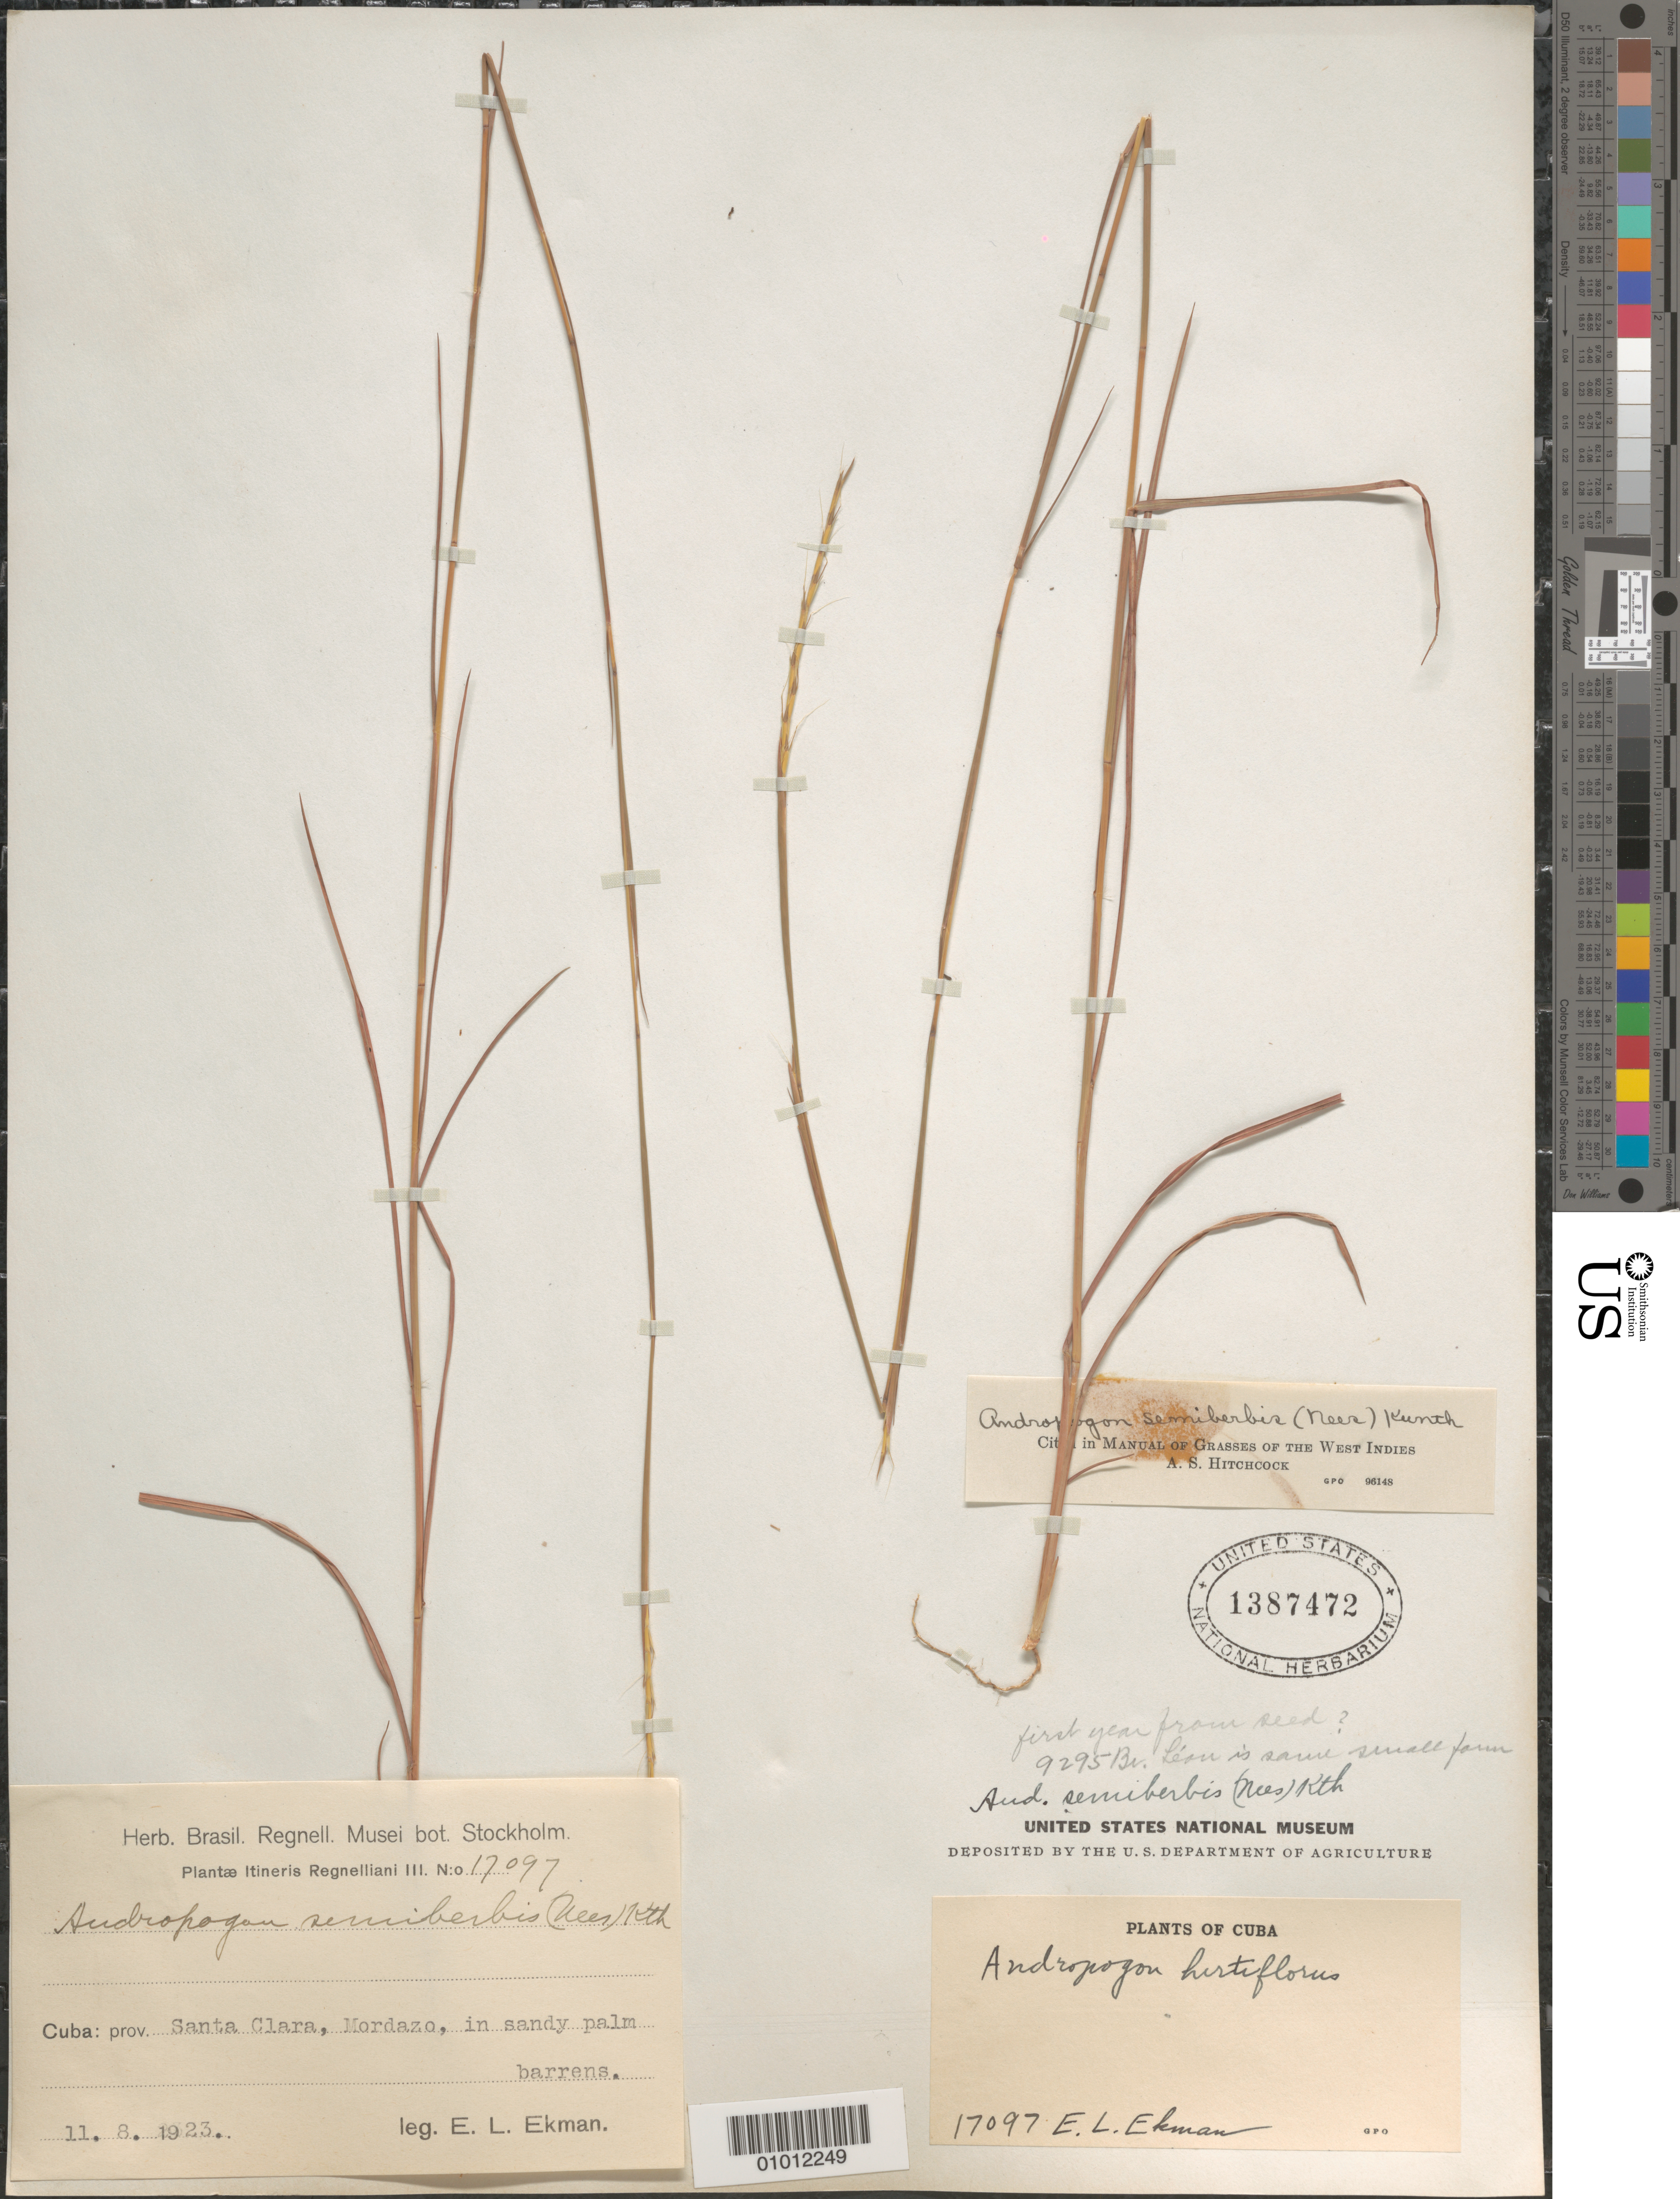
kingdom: Plantae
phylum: Tracheophyta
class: Liliopsida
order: Poales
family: Poaceae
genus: Schizachyrium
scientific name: Schizachyrium sanguineum var. sanguineum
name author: (Retz.) Alston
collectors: E. L. Ekman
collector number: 17097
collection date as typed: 11 Aug 1923 or 08 Nov 1923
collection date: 1923-08-11 or 1923-11-08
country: Cuba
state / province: Villa Clara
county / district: Santa Clara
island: Cuba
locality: Morzado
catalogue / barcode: US 1387472